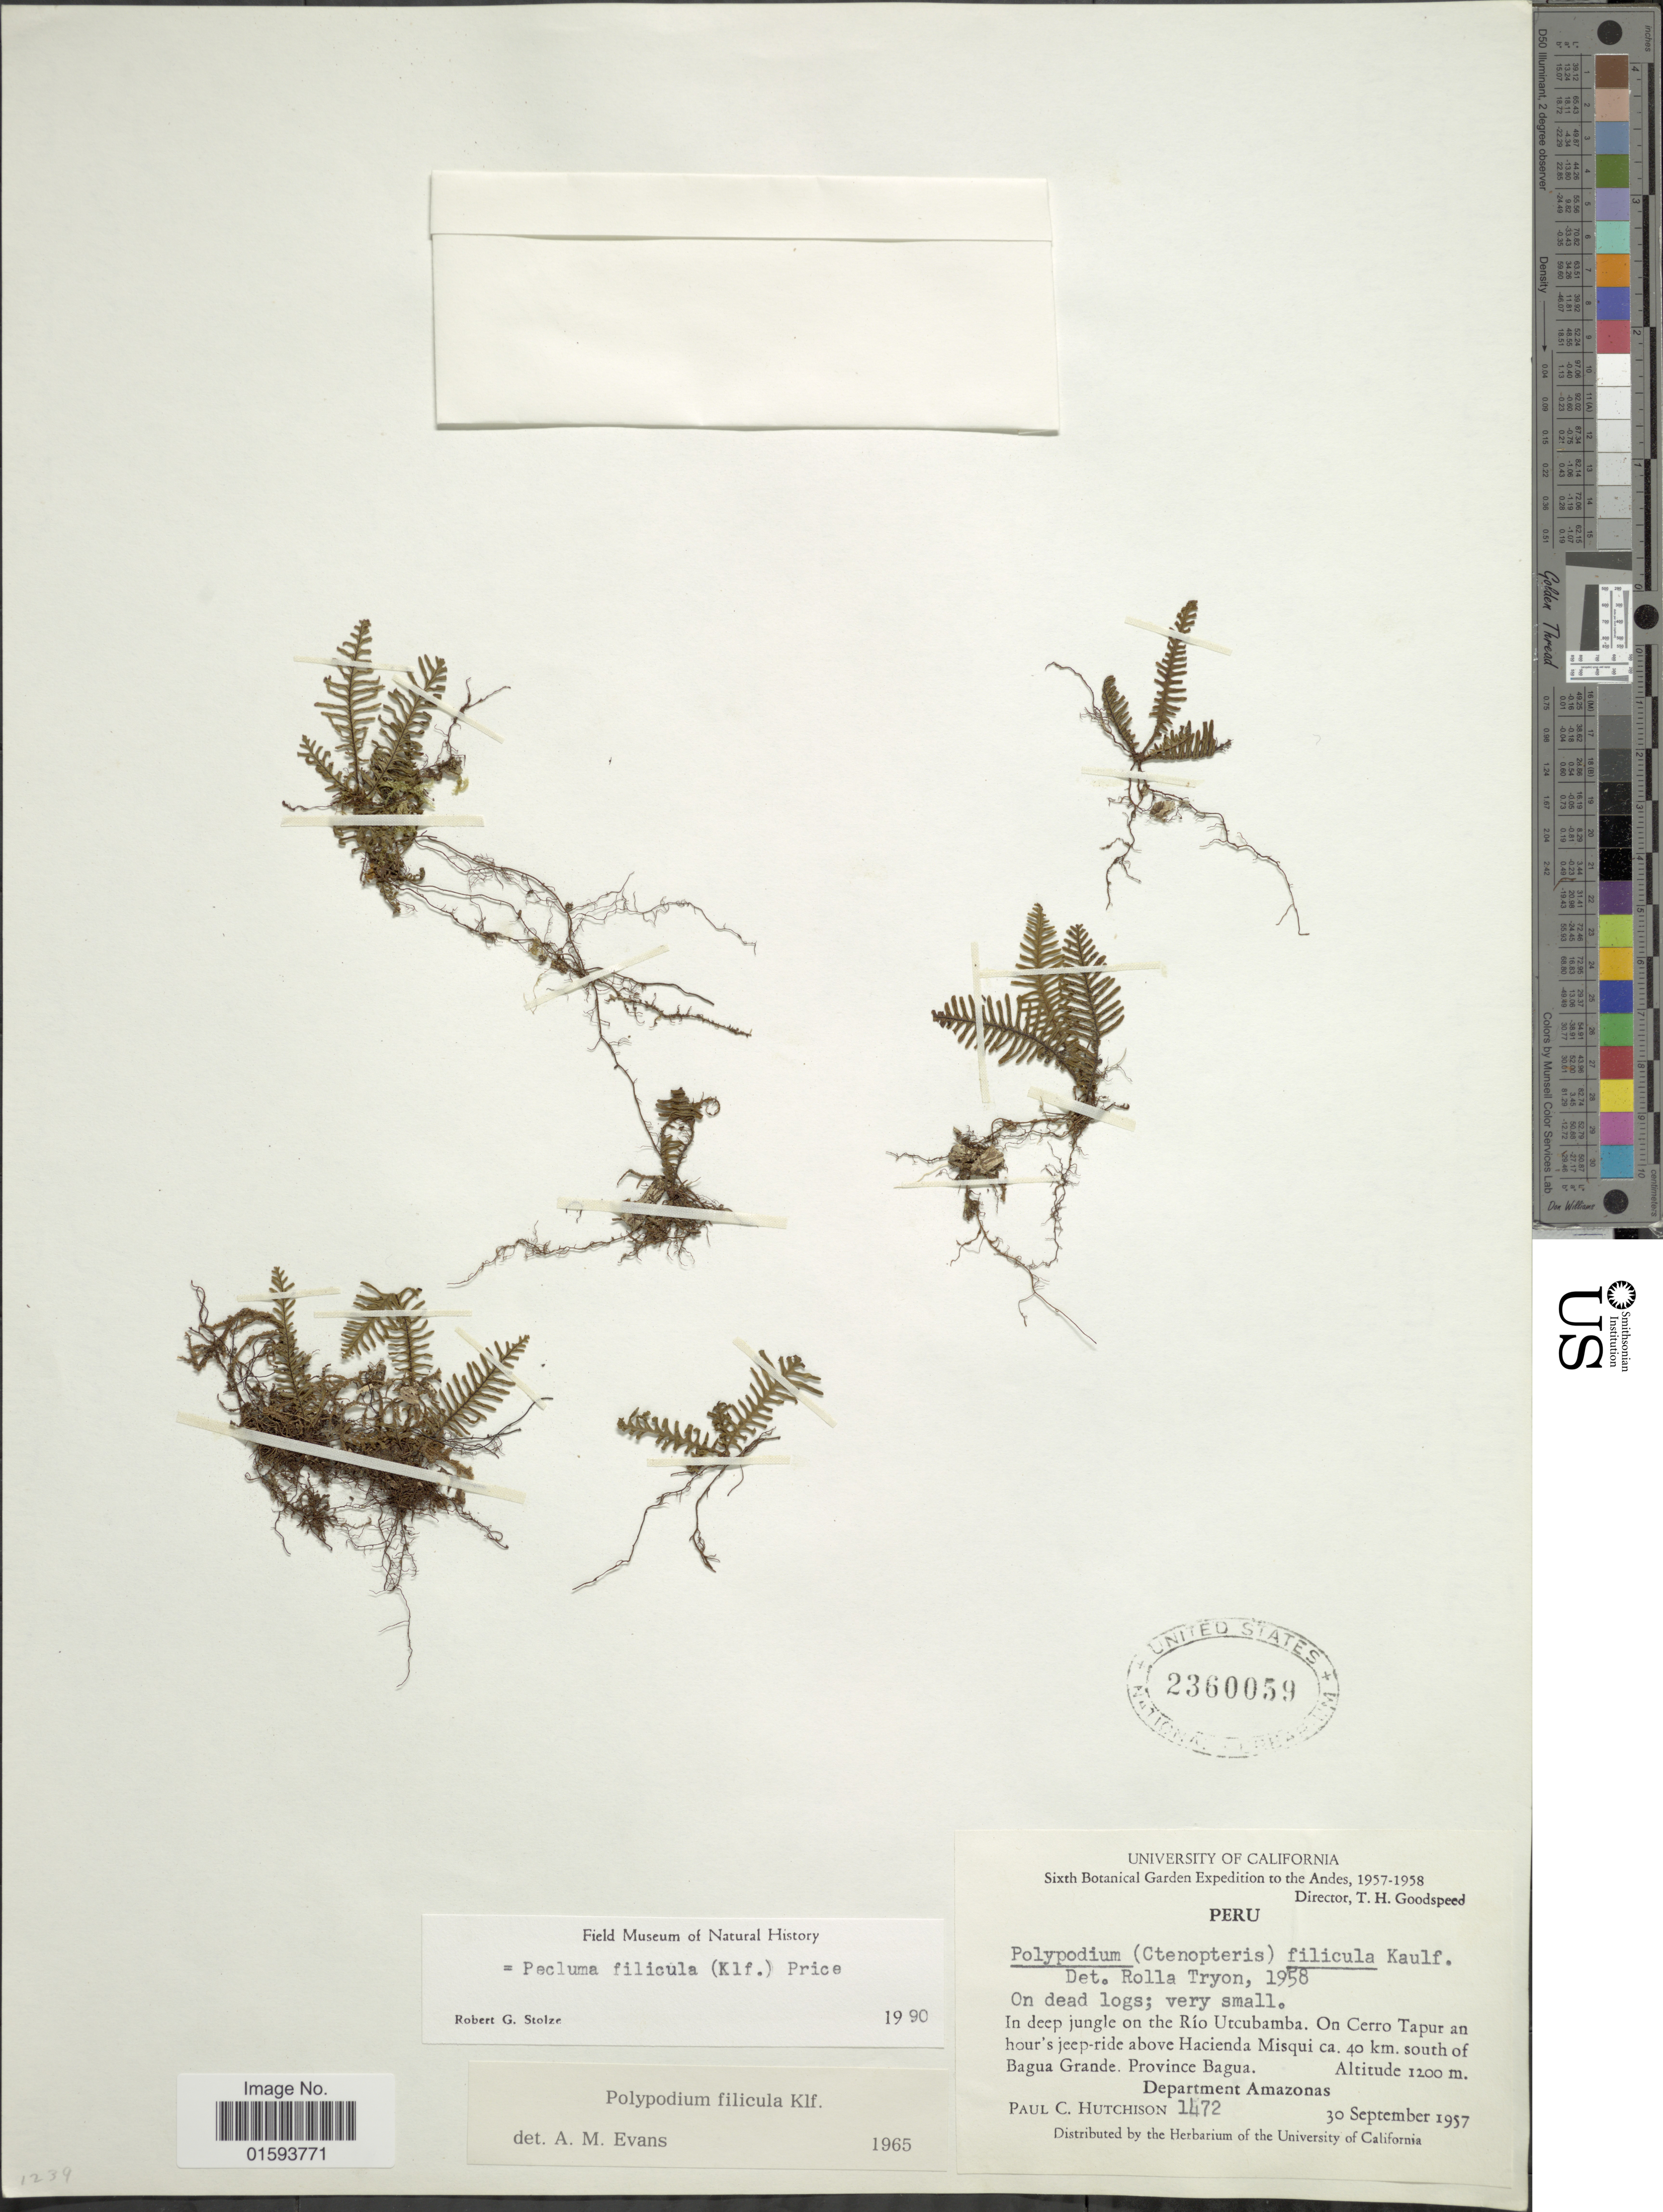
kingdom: Plantae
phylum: Tracheophyta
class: Polypodiopsida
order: Polypodiales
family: Polypodiaceae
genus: Pecluma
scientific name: Pecluma filicula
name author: (Kaulf.) M.G. Price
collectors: P. C. Hutchison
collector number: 1472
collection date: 1957-09-30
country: Peru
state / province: Amazonas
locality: In deep jungle on the Rio Utcubamba, On Cerro Tapur an hour's jeep-ride above hacienda Misqui ca. 40 km. south of Bagua Grande, Province Bagua, Department Amazonas.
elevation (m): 1200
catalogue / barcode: US 2360059